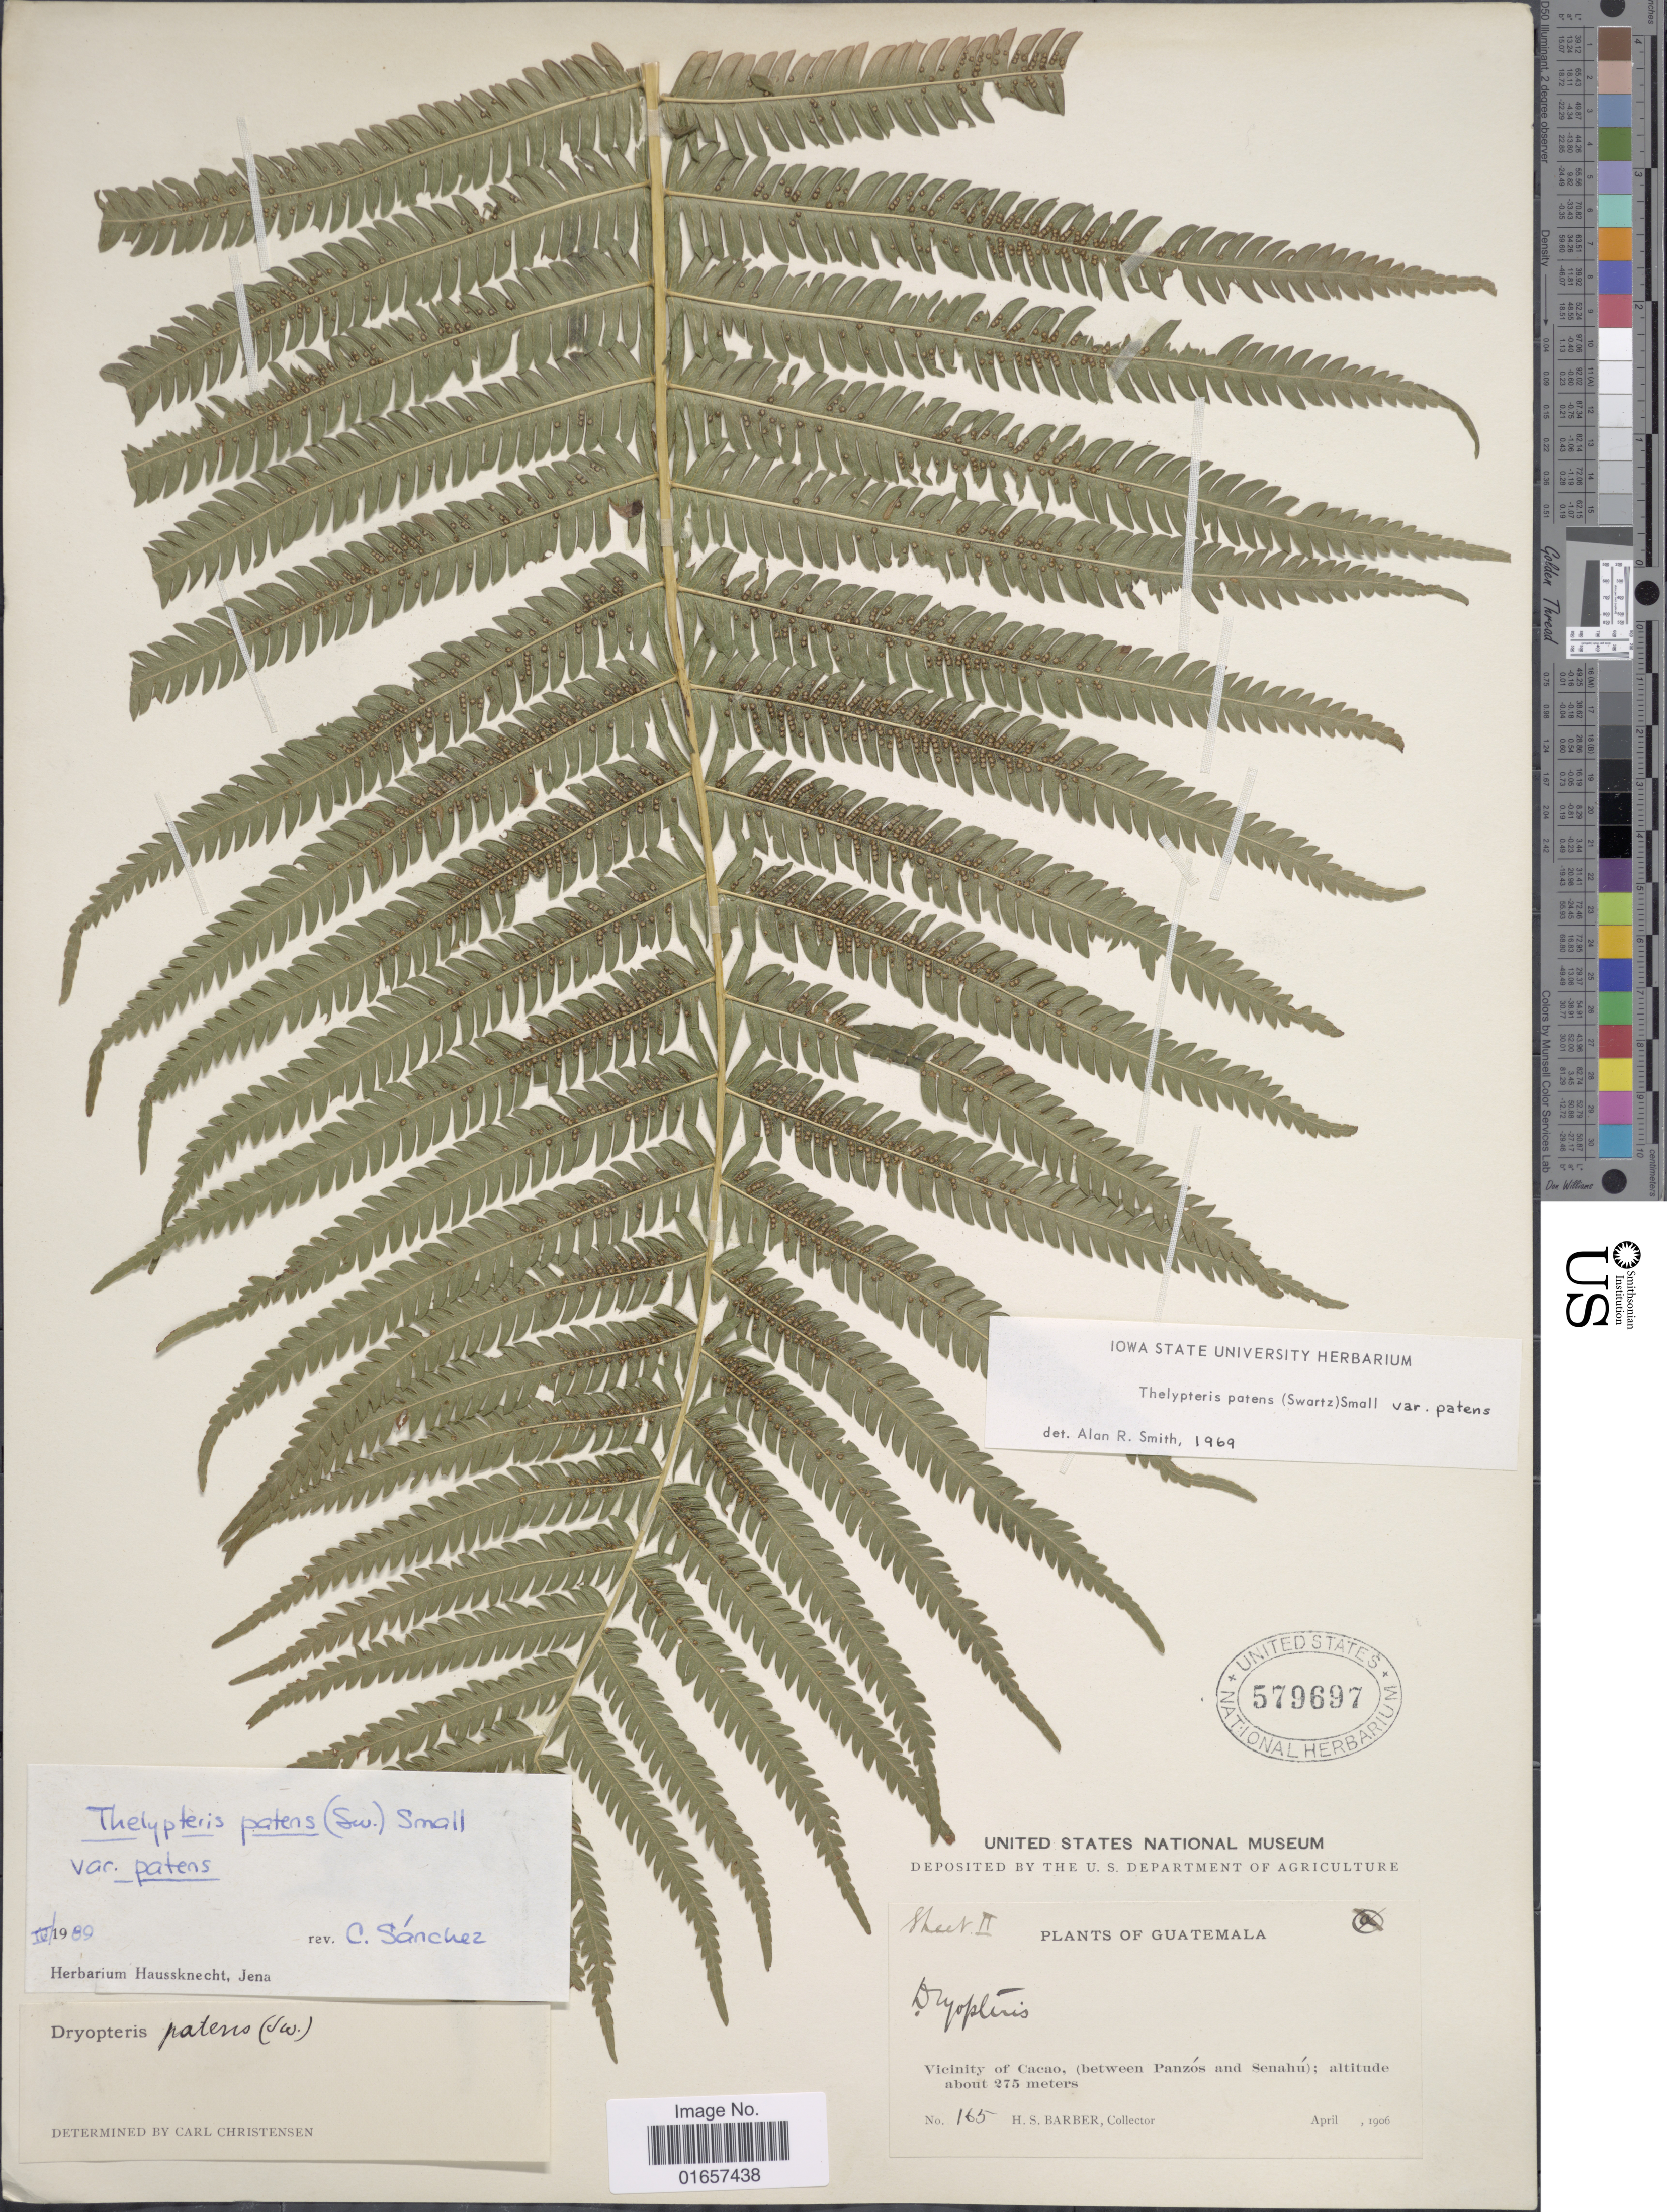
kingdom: Plantae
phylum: Tracheophyta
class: Polypodiopsida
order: Polypodiales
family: Thelypteridaceae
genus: Christella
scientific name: Christella patens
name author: (Sw.) Holttum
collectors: H. Barber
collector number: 165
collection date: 1906-04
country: Guatemala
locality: Guatemala, Vicinity of Cacao, (between Panzós and Senahú).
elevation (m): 275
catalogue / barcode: US 579697